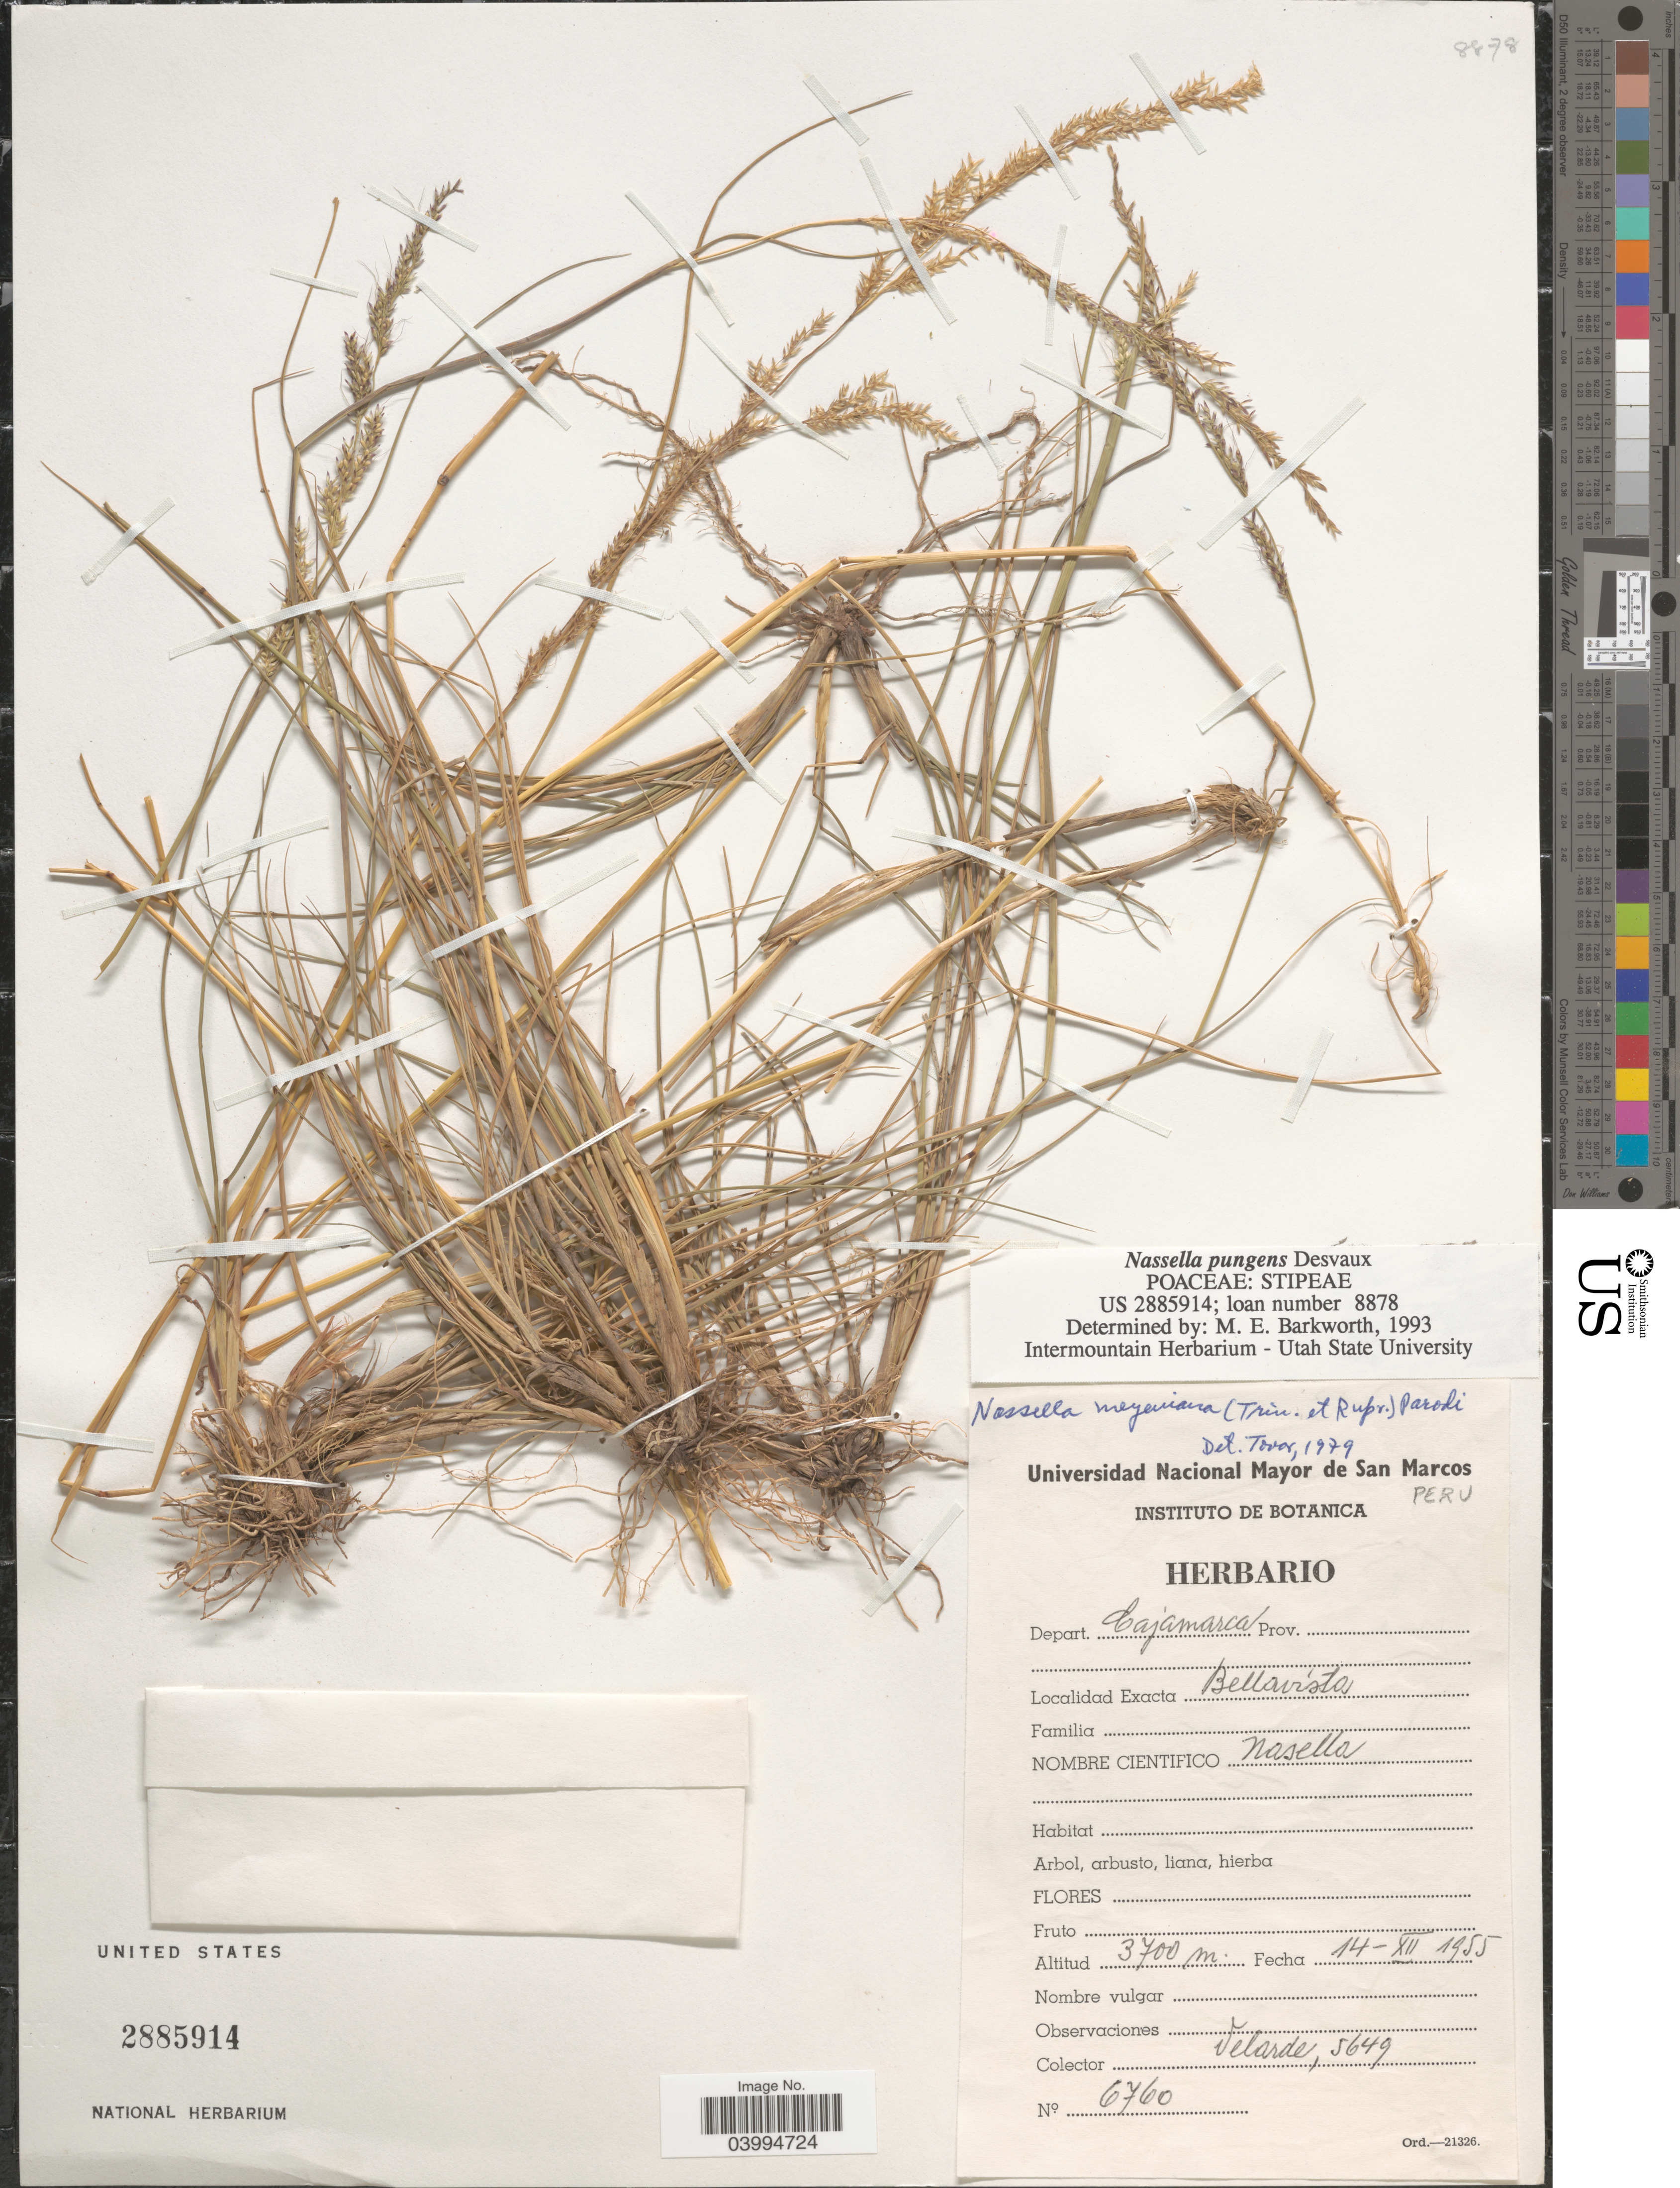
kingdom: Plantae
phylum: Tracheophyta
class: Liliopsida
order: Poales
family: Poaceae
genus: Nassella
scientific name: Nassella pungens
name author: É. Desv.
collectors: -. Velarde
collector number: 5649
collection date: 1955-12-14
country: Peru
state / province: Cajamarca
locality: Depart. Cajamarca. Bellavista.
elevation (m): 3700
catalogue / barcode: US 2885914